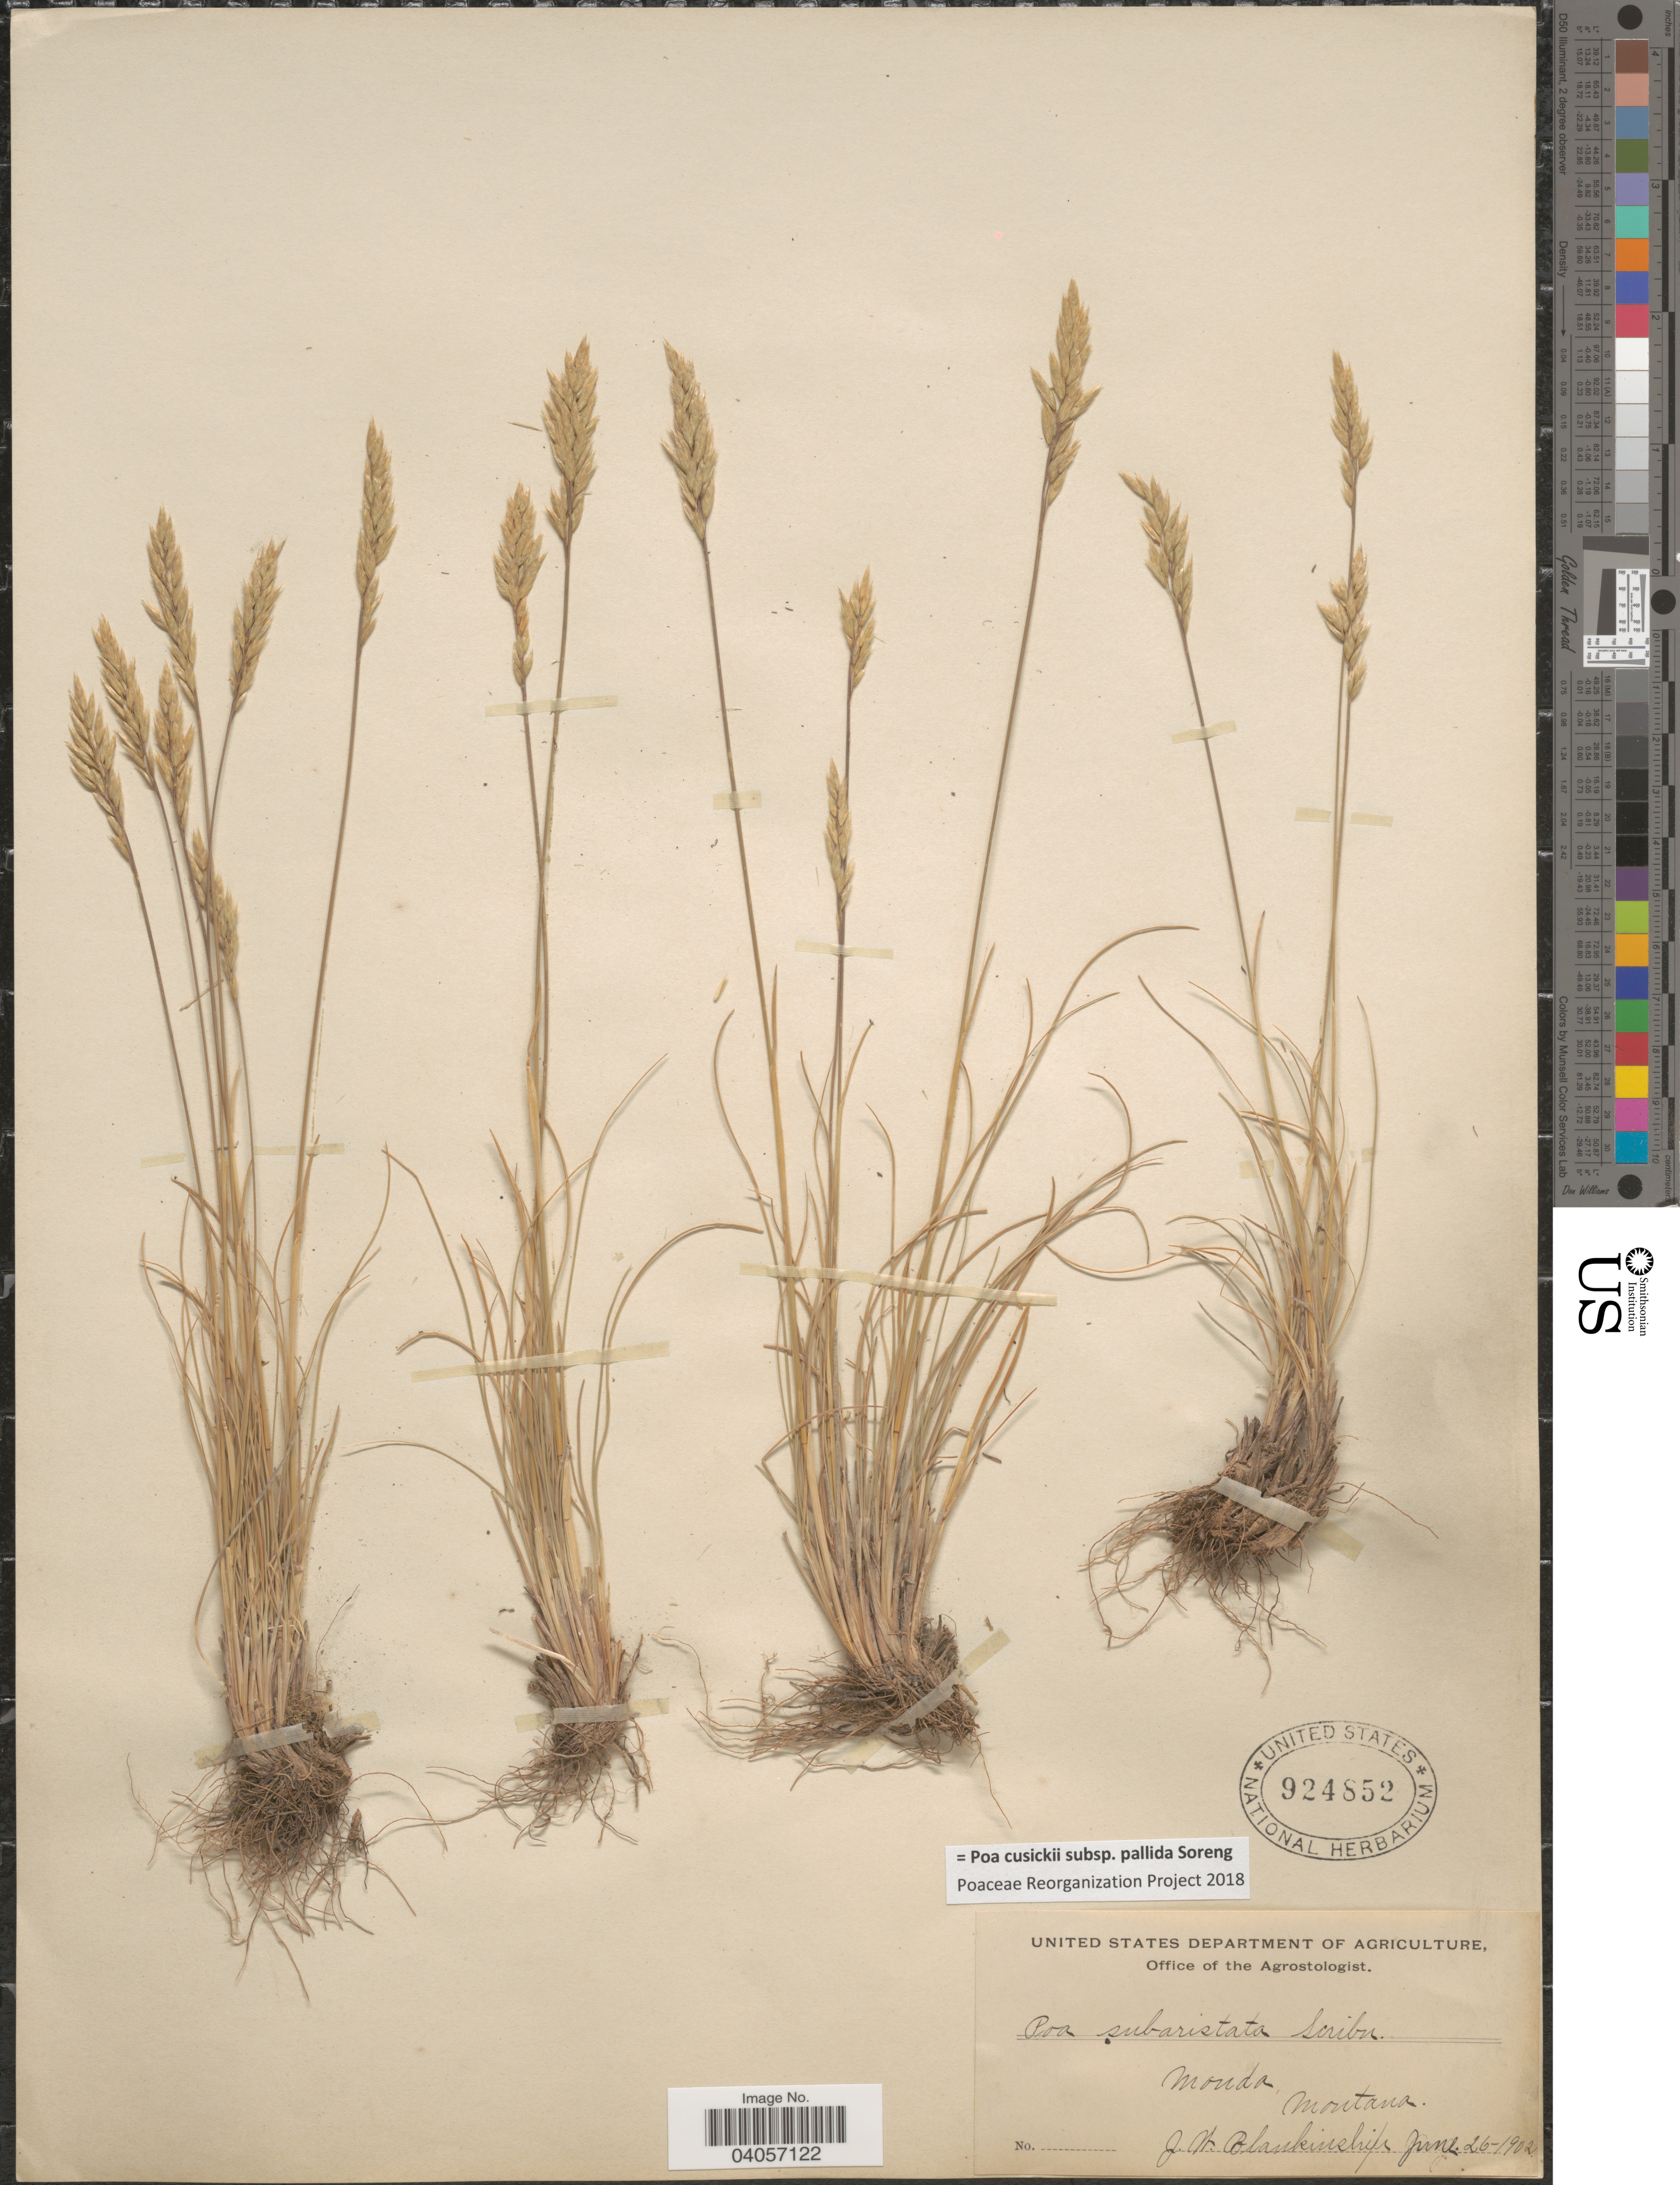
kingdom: Plantae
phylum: Tracheophyta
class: Liliopsida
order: Poales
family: Poaceae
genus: Poa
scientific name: Poa cusickii subsp. pallida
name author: Soreng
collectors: J. W. Blankinship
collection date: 1902-06-26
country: United States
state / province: Montana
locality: Monda.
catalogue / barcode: US 924852